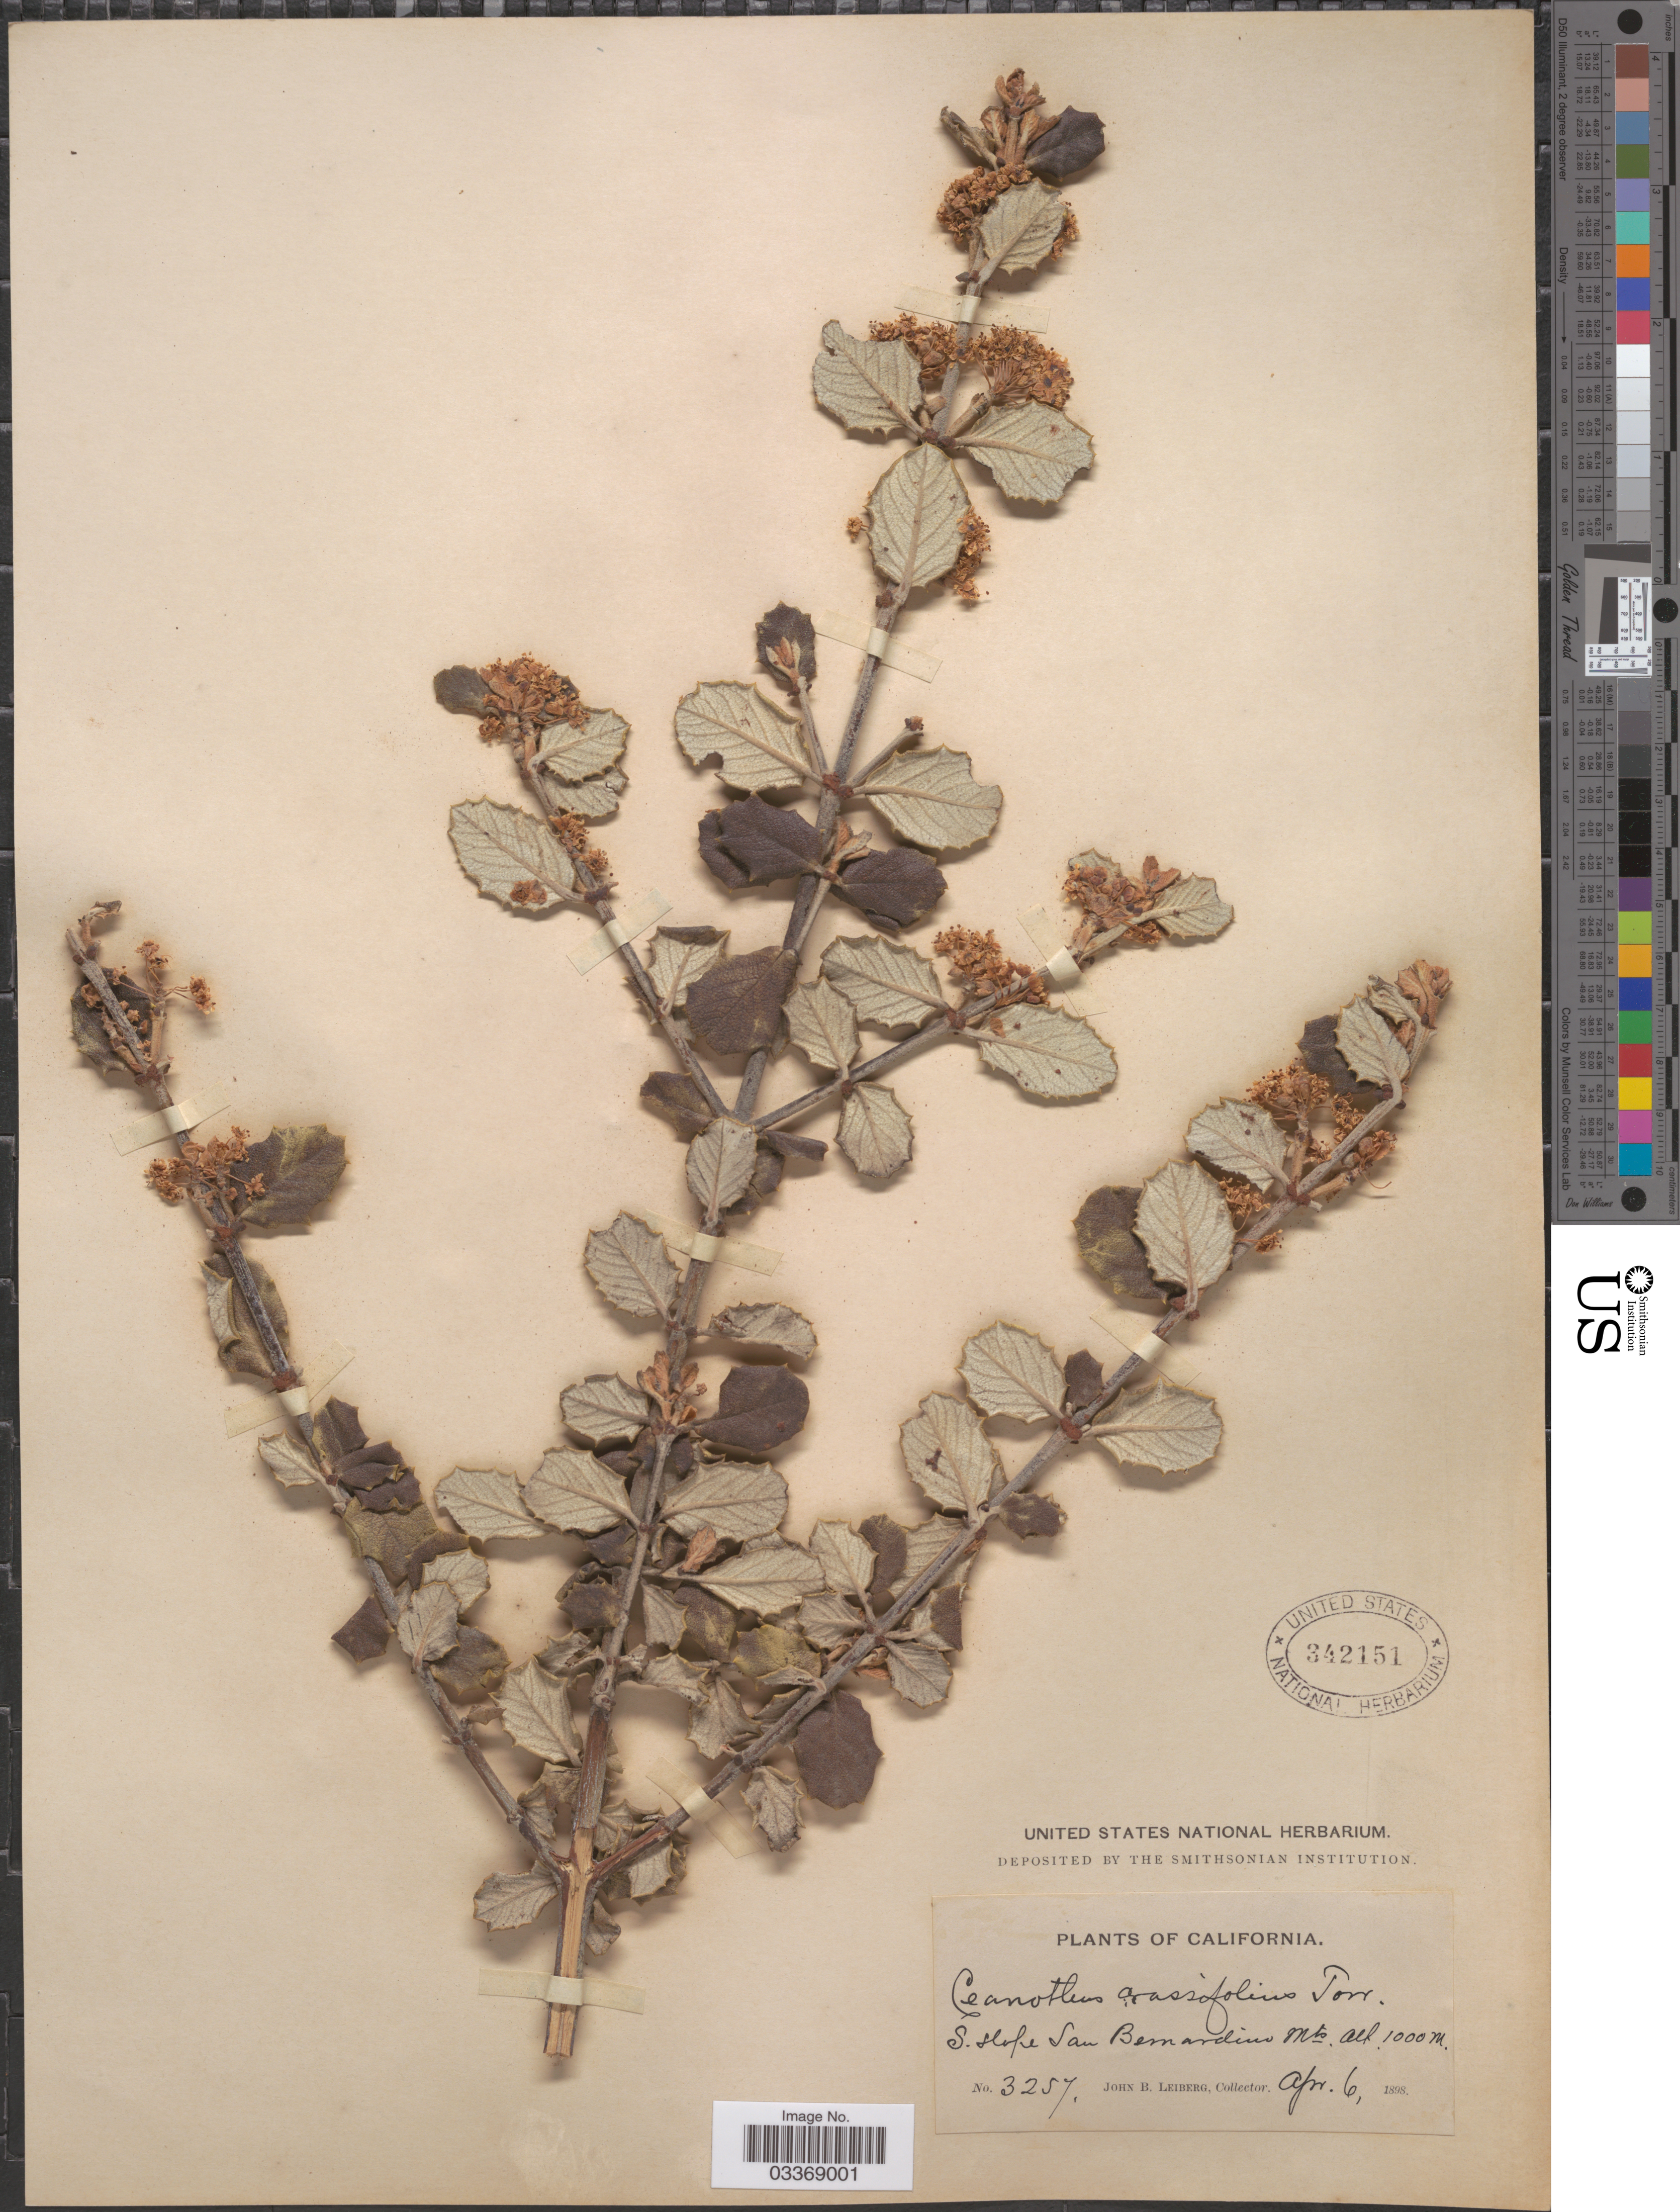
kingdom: Plantae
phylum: Tracheophyta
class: Magnoliopsida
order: Rosales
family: Rhamnaceae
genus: Ceanothus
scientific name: Ceanothus crassifolius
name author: Torr.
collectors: J. B. Leiberg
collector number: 3257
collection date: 1898-04-06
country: United States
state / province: California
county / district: San Bernardino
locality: S. slope San Bernardino Mts.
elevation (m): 1000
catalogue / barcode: US 342151